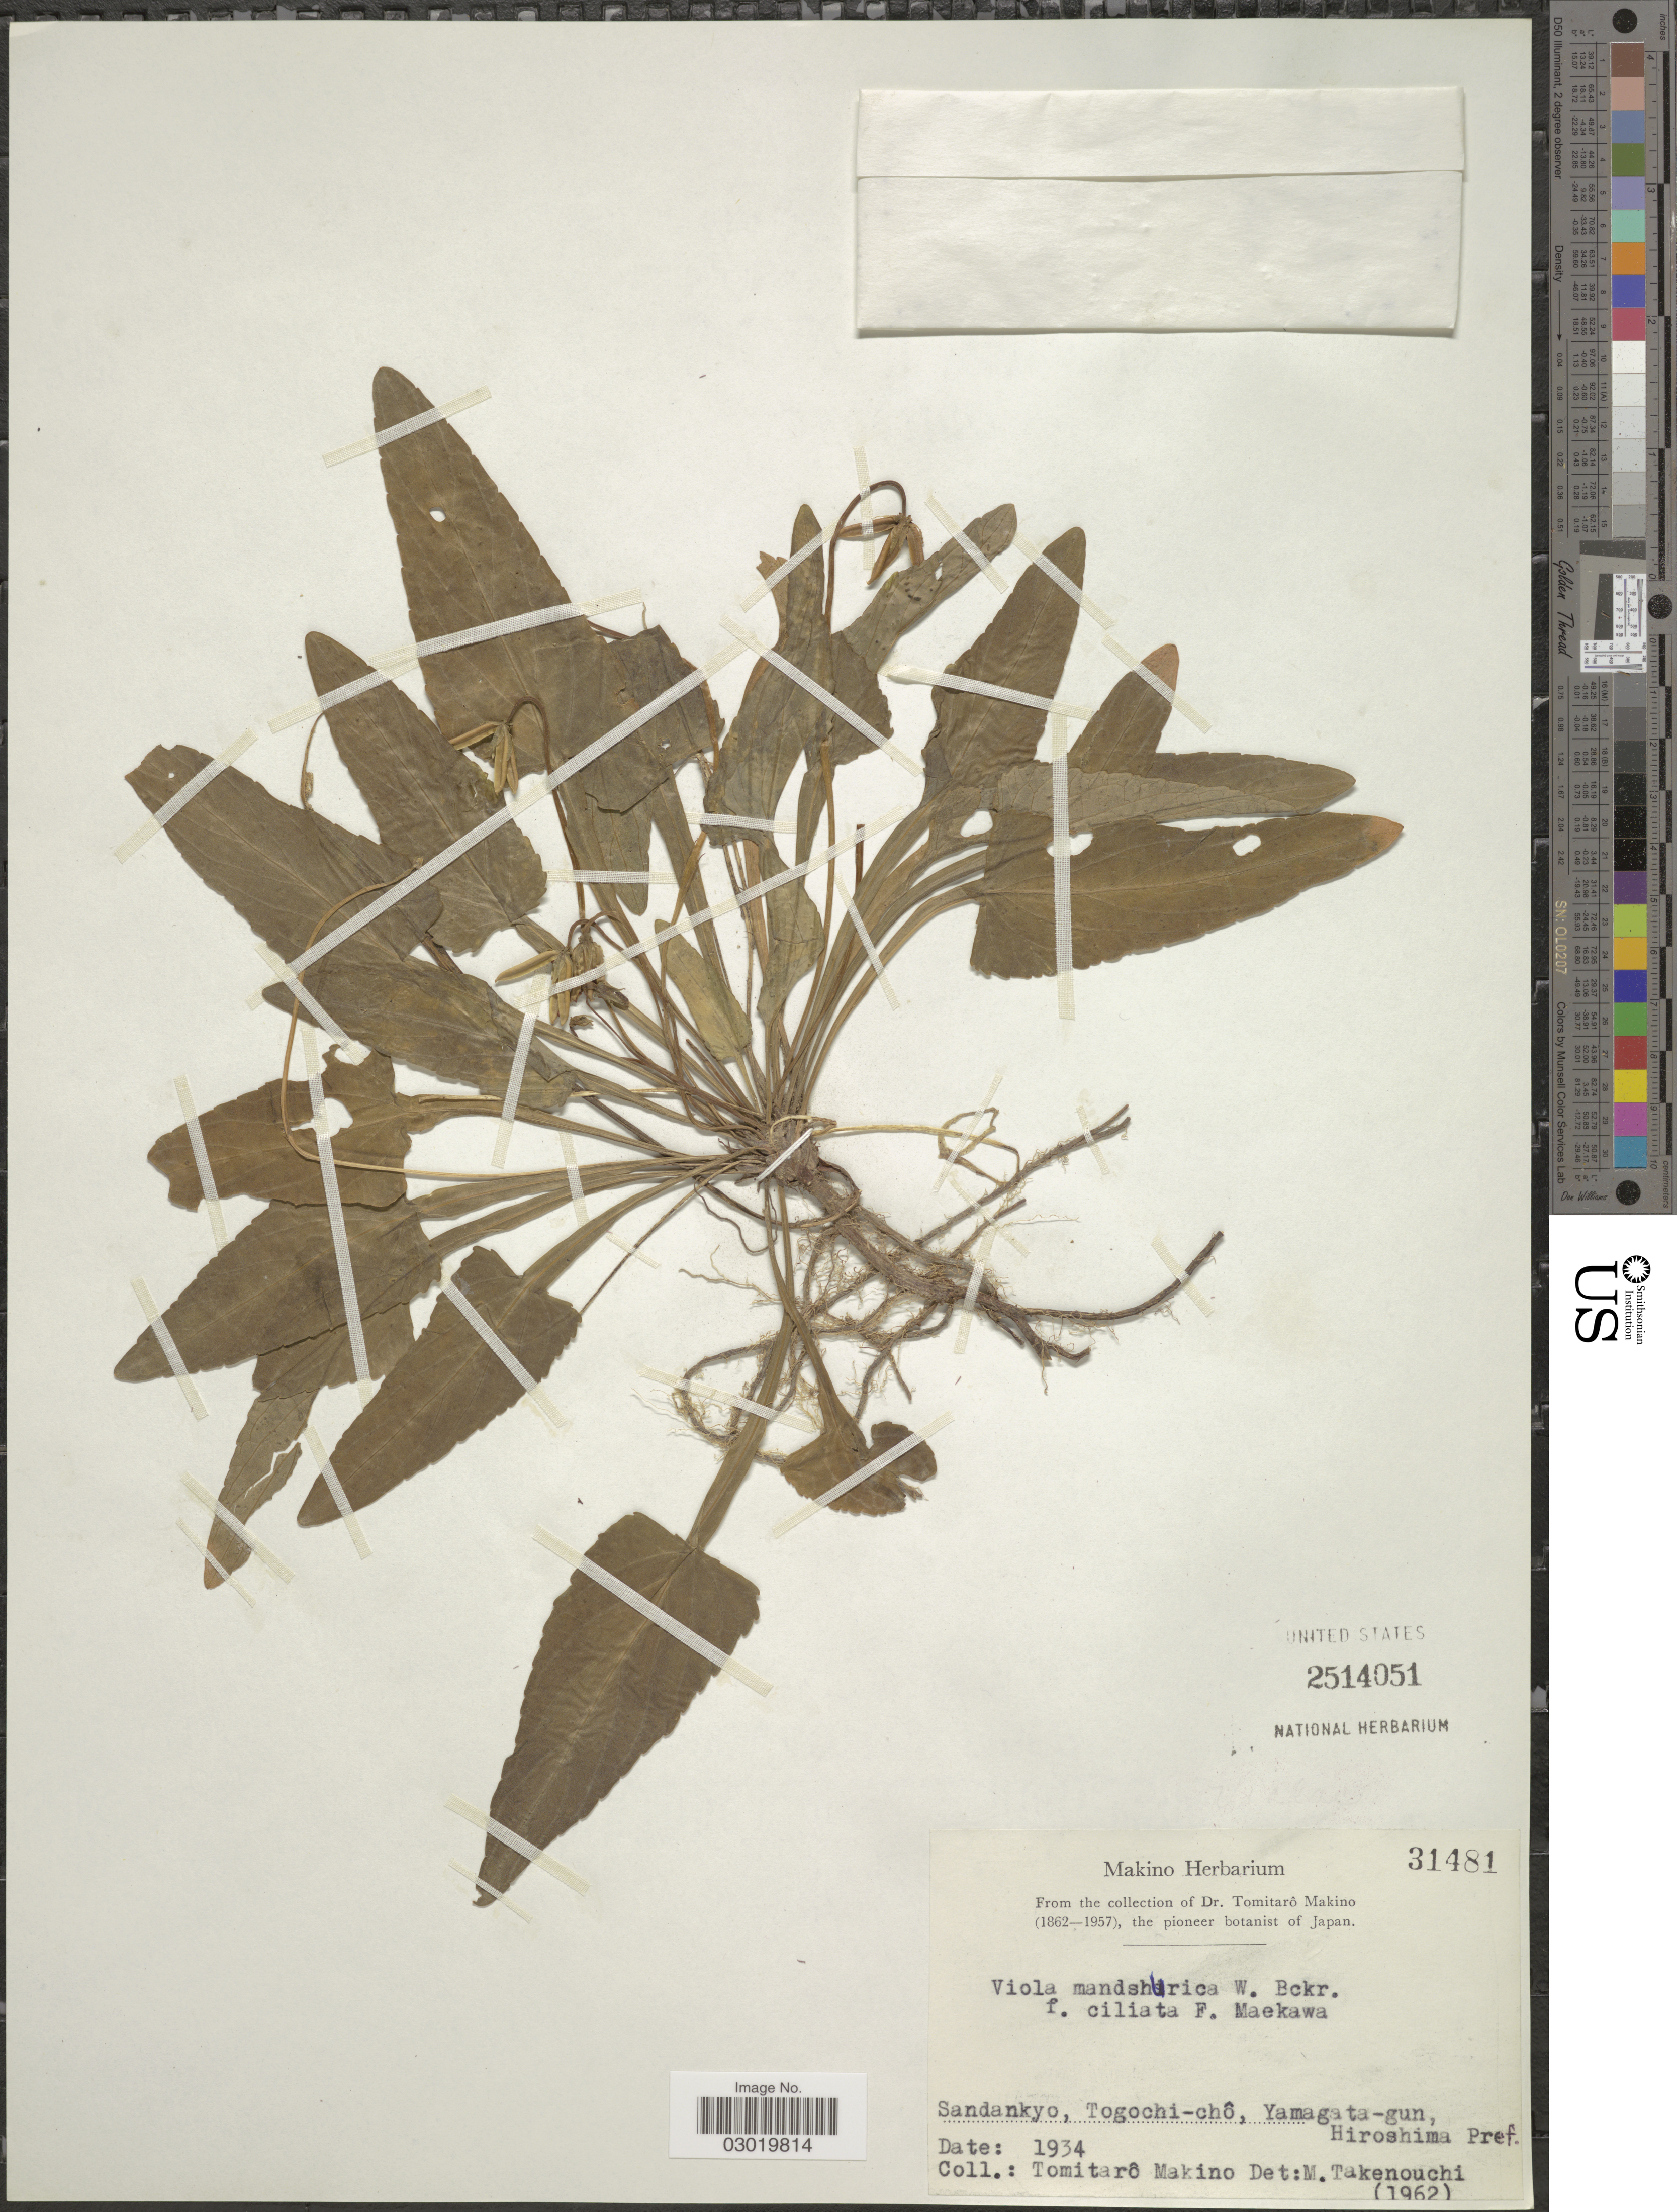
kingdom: Plantae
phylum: Tracheophyta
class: Magnoliopsida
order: Malpighiales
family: Violaceae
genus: Viola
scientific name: Viola mandshurica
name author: W. Becker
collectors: T. Makino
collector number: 31481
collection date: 1934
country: Japan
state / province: Hirosima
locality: Sandankyo, Togochi-chô, Yamagata-gun, Hiroshima Pref.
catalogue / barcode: US 2514051